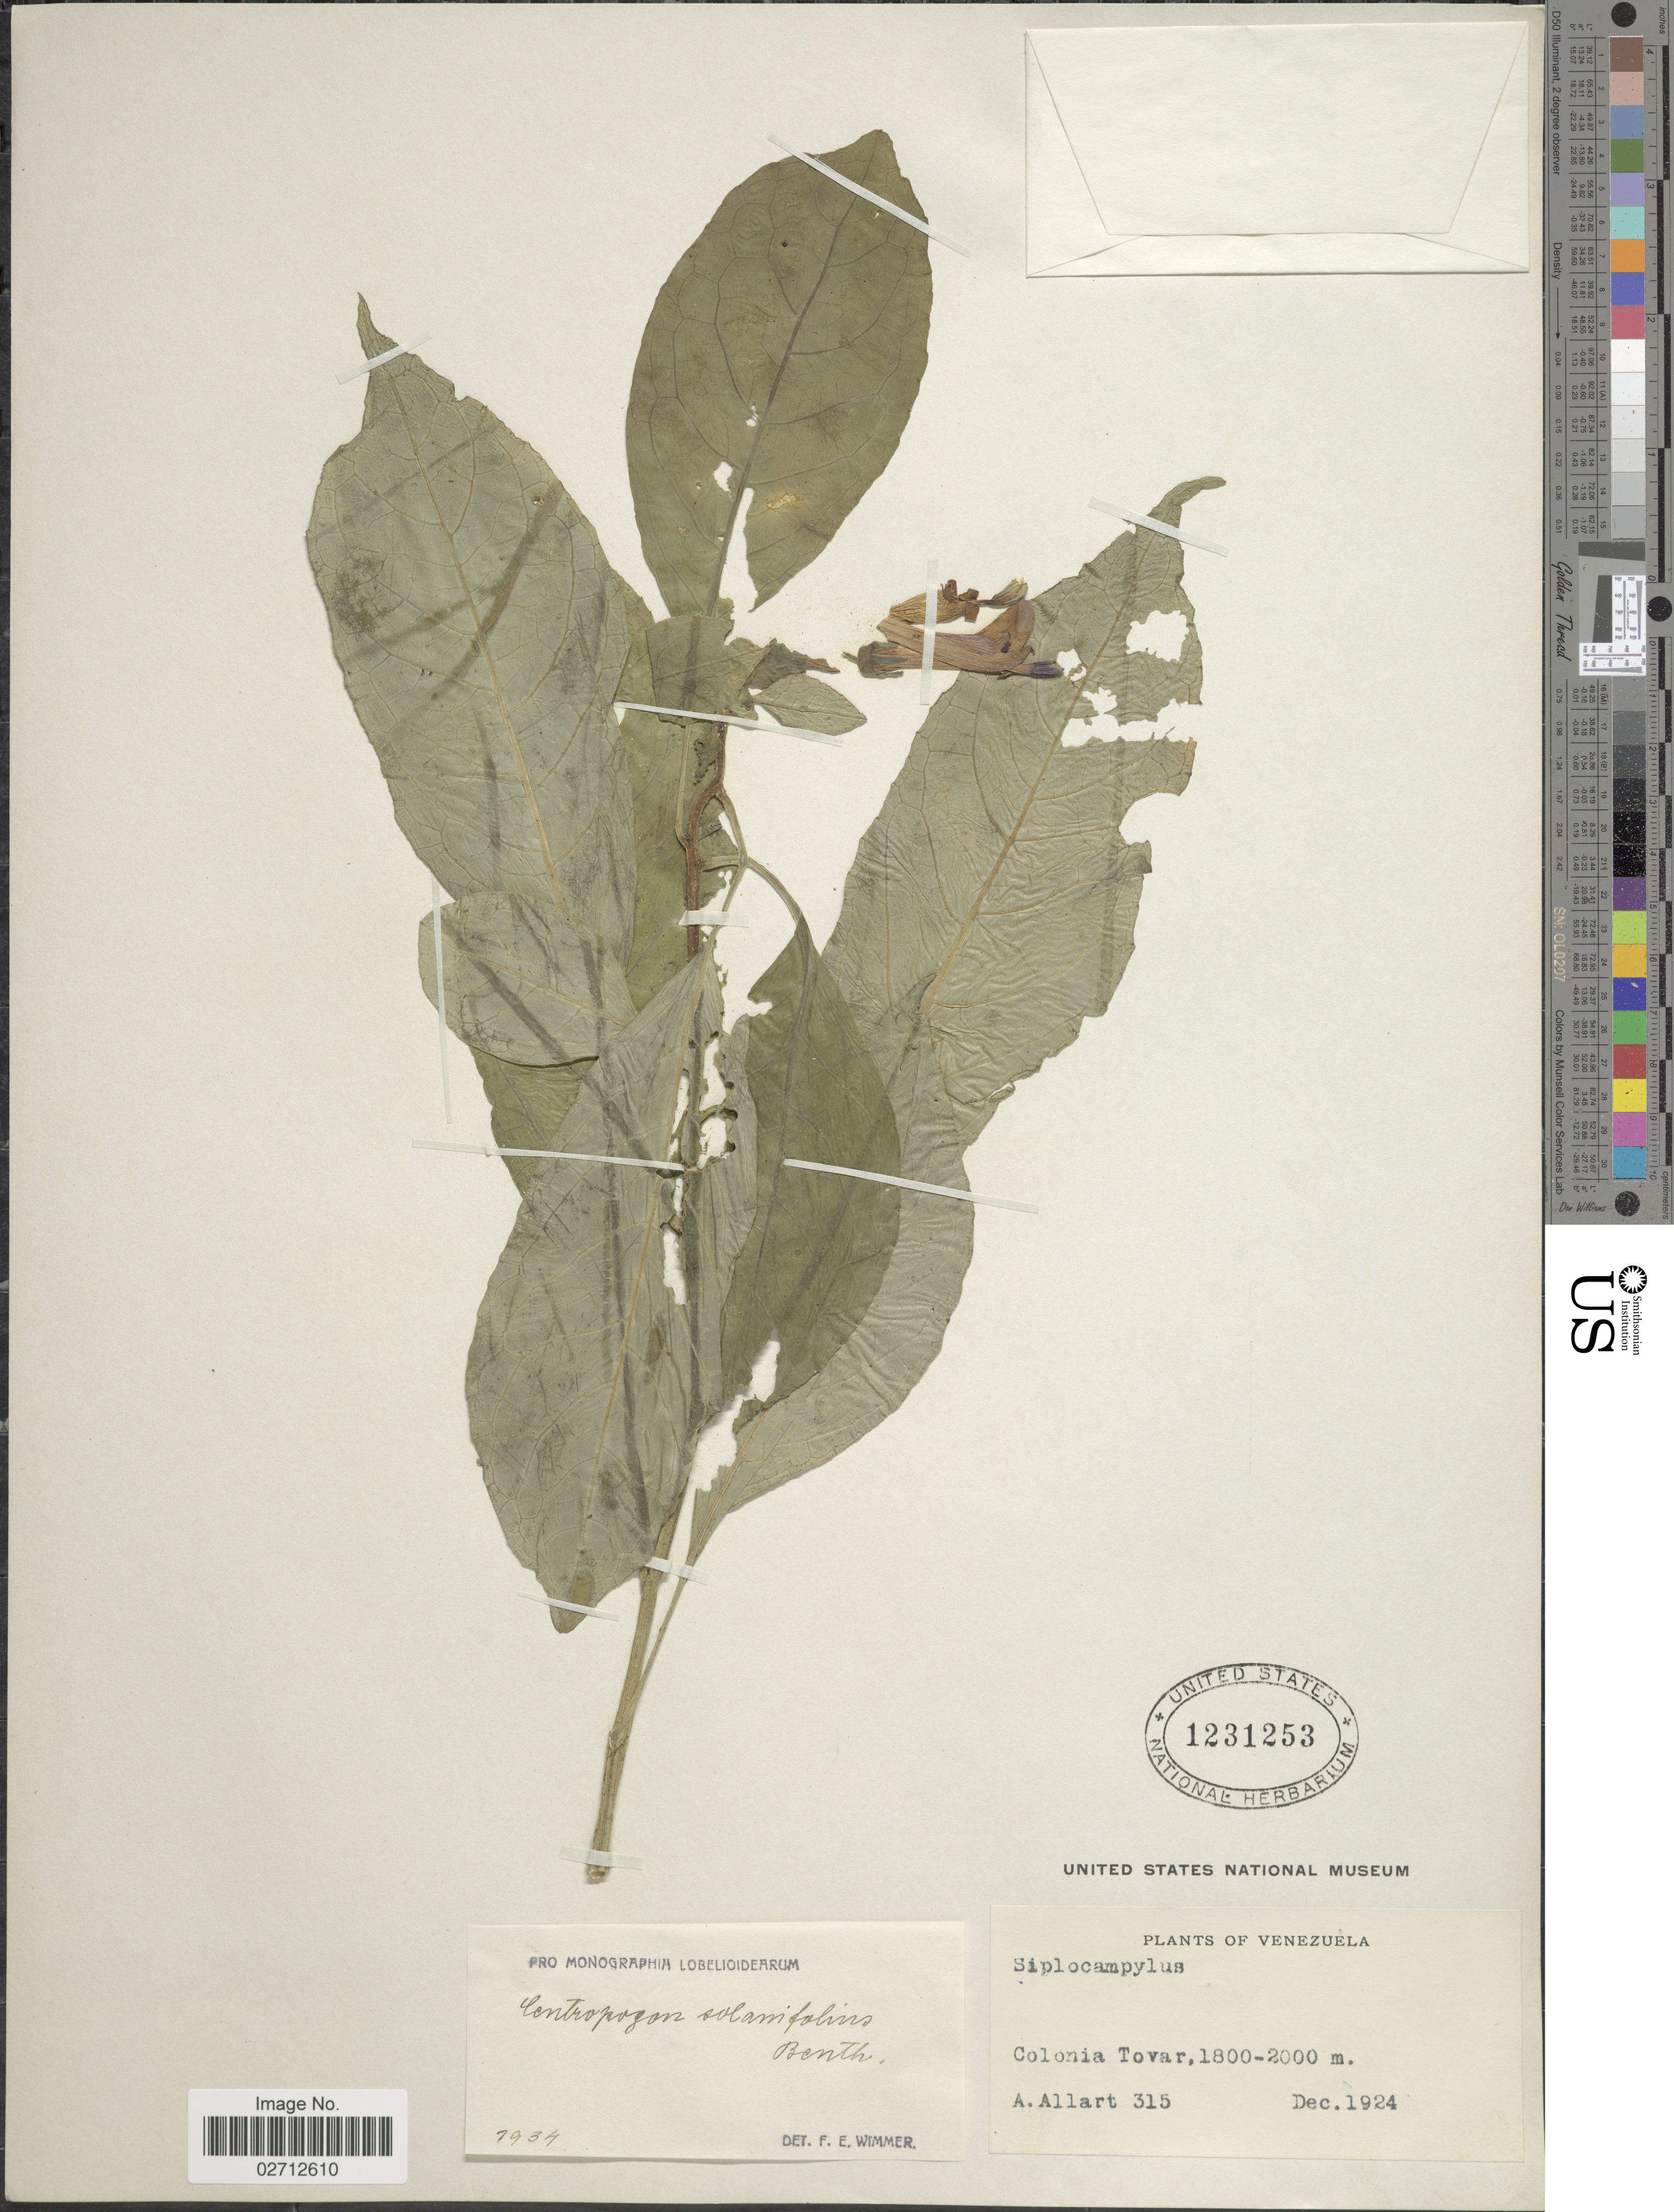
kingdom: Plantae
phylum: Tracheophyta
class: Magnoliopsida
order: Asterales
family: Campanulaceae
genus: Centropogon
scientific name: Centropogon solanifolius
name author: Benth.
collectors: A. Allart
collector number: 315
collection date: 1924-12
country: Venezuela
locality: Colonia Tovar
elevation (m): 1800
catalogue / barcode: US 1231253